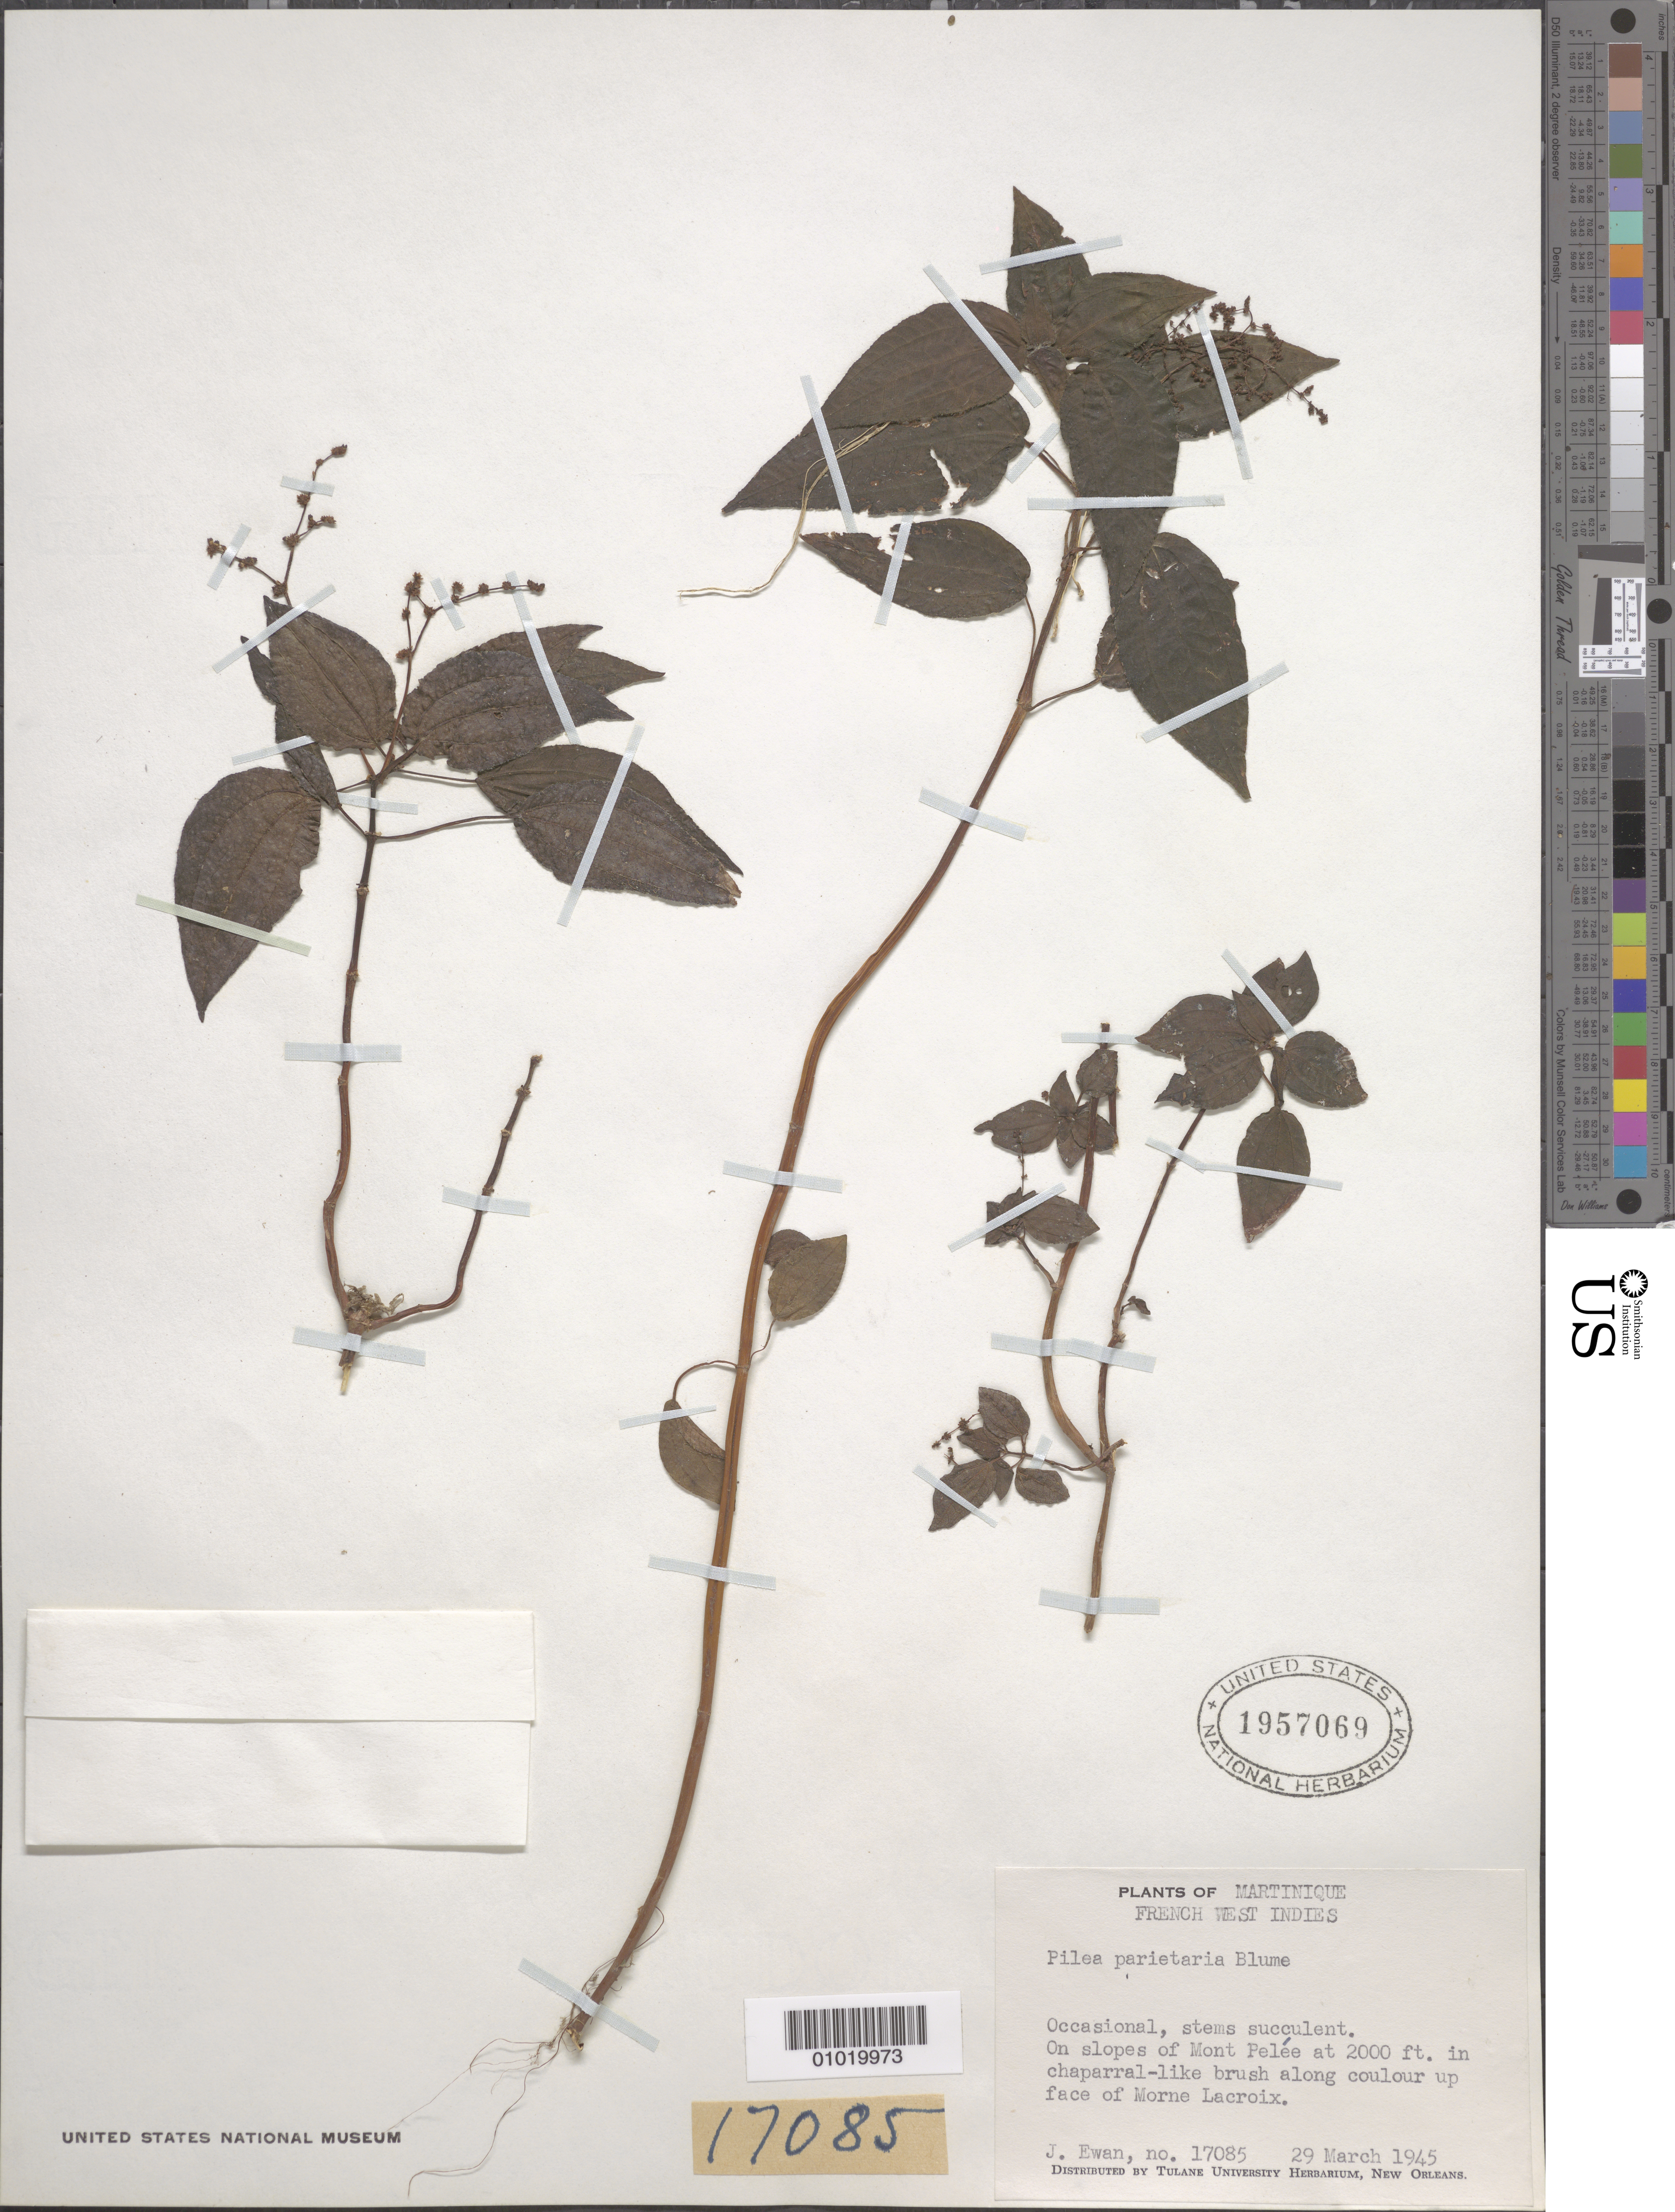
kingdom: Plantae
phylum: Tracheophyta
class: Magnoliopsida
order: Rosales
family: Urticaceae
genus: Pilea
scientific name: Pilea parietaria var. parietaria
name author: (L.) Blume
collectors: J. A. Ewan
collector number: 17085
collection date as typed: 29 Mar 1945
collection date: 1945-03-29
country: Martinique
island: Martinique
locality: Mount Pelee, Morne Lacroix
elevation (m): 610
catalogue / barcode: US 1957069